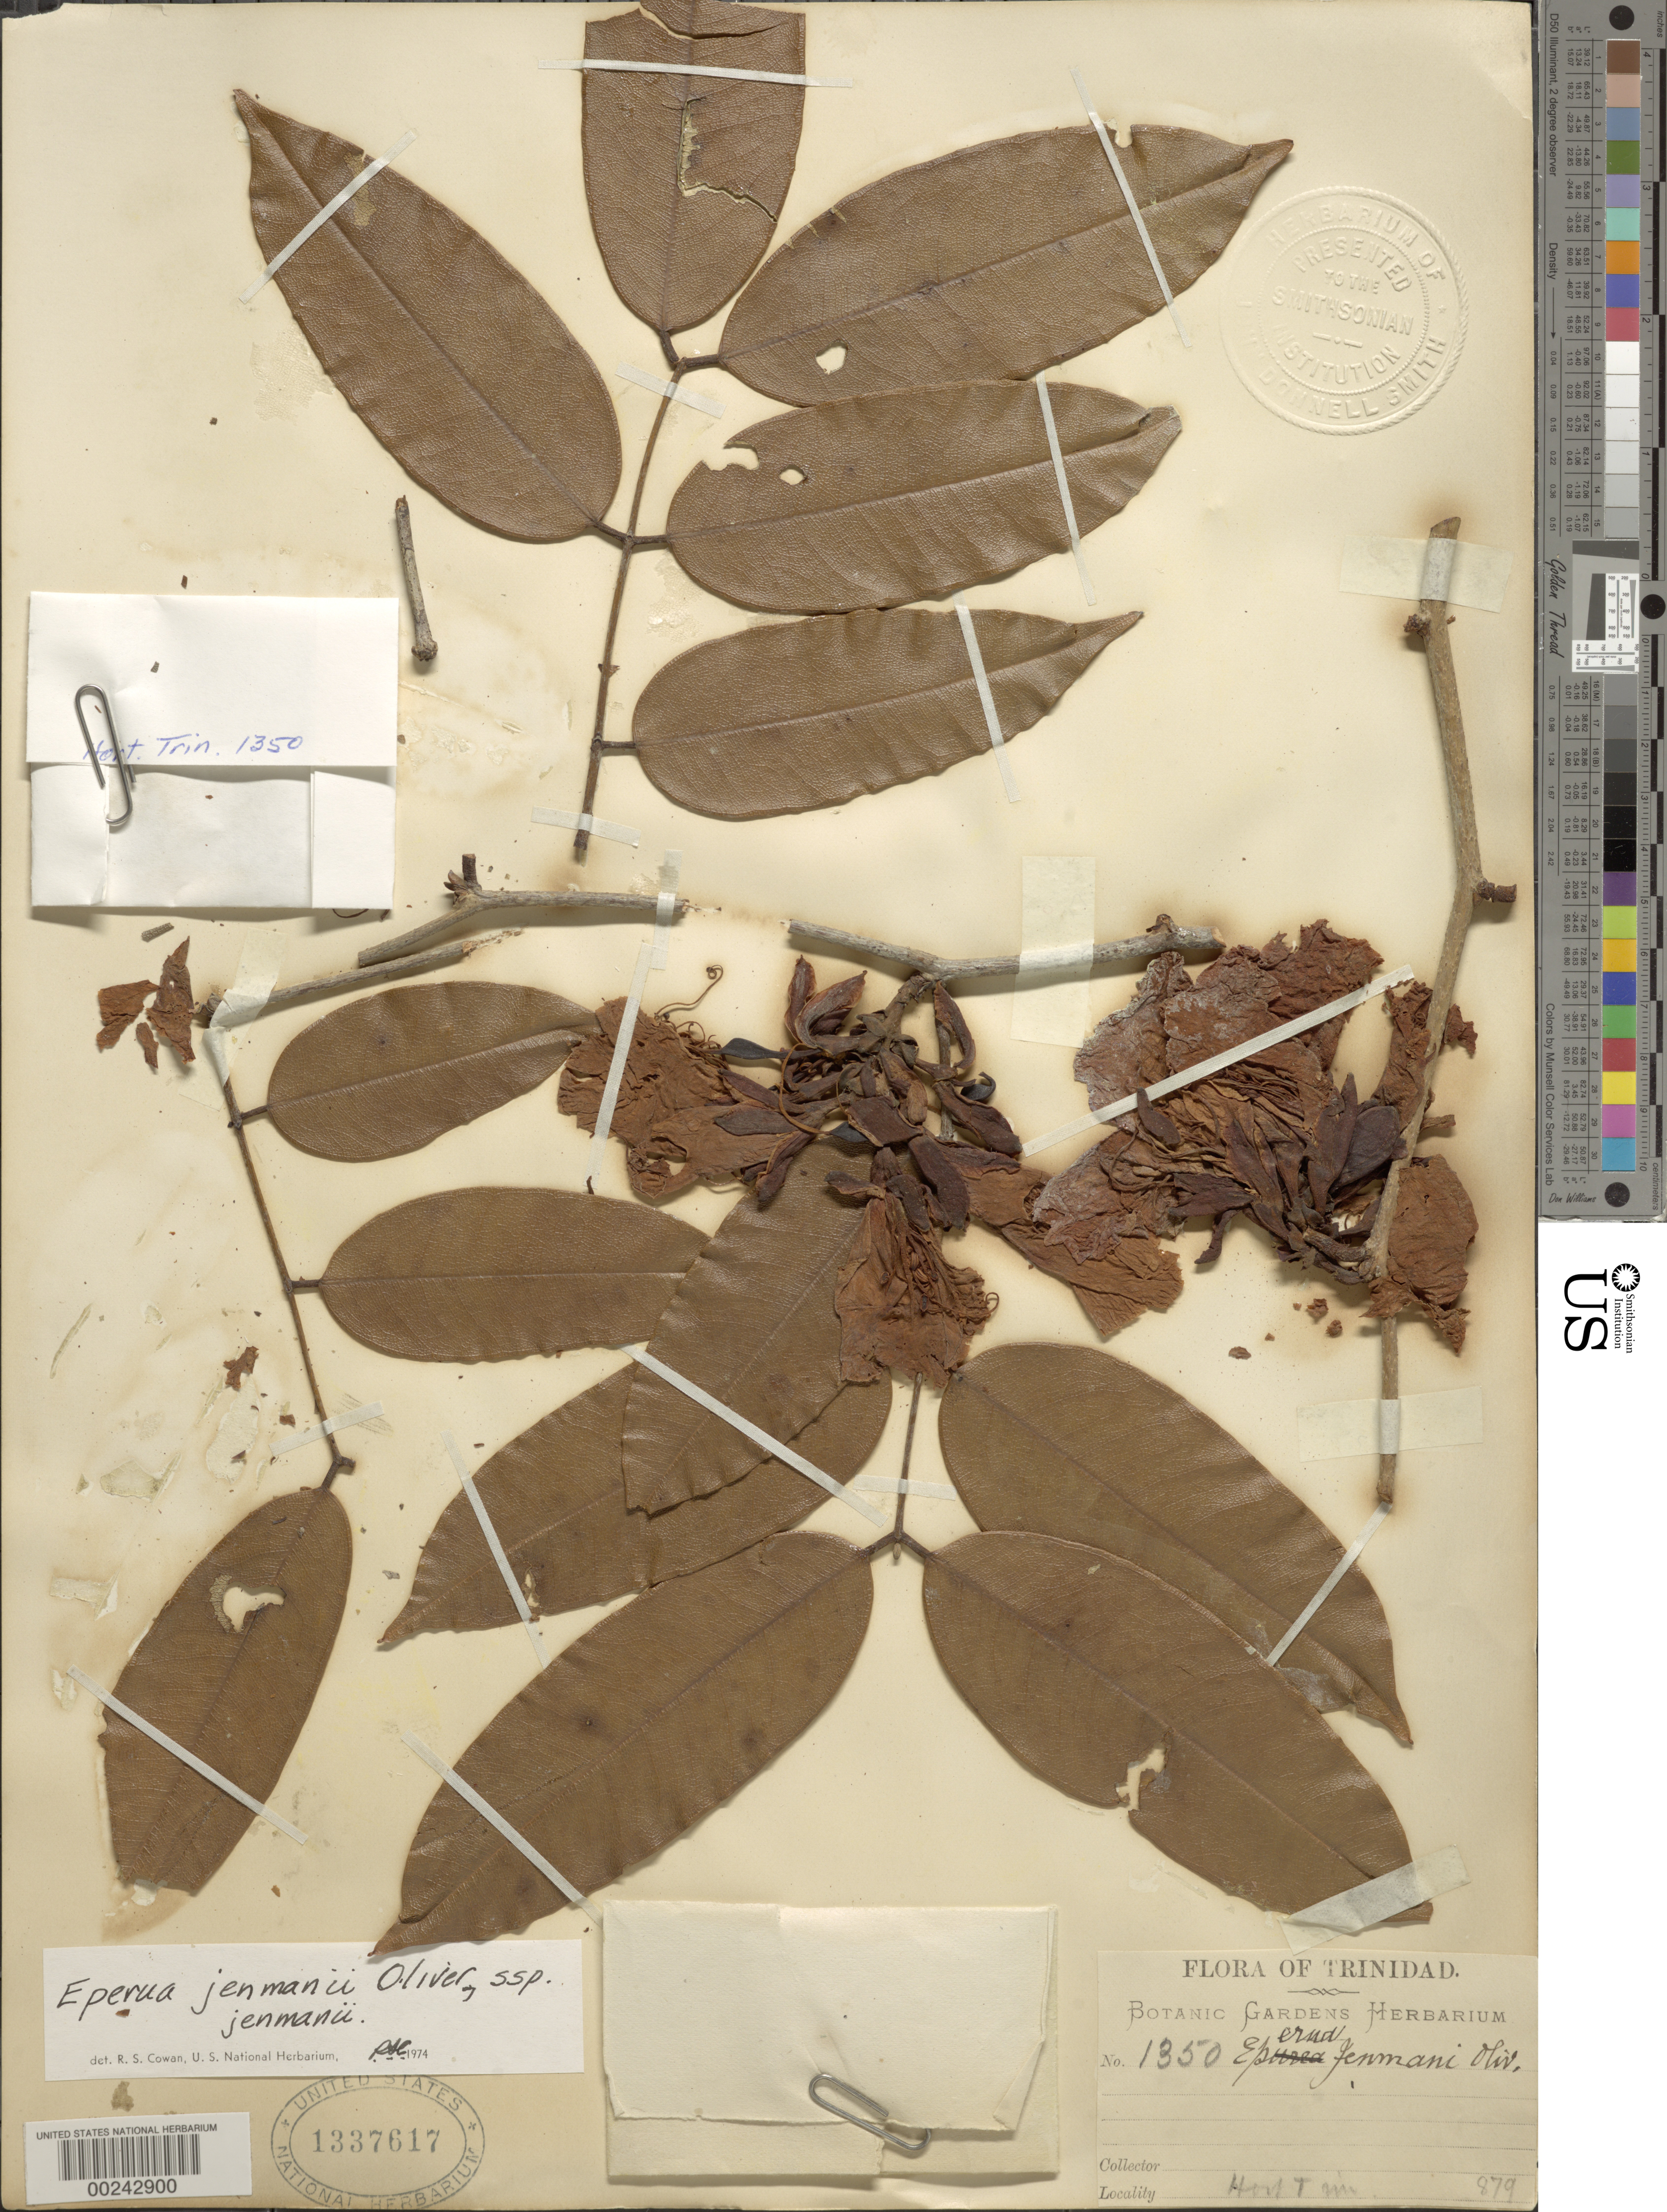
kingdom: Plantae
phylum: Tracheophyta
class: Magnoliopsida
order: Fabales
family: Fabaceae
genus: Eperua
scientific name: Eperua jenmanii subsp. jenmanii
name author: Oliv.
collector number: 1350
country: Trinidad and Tobago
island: Trinidad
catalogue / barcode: US 1337617